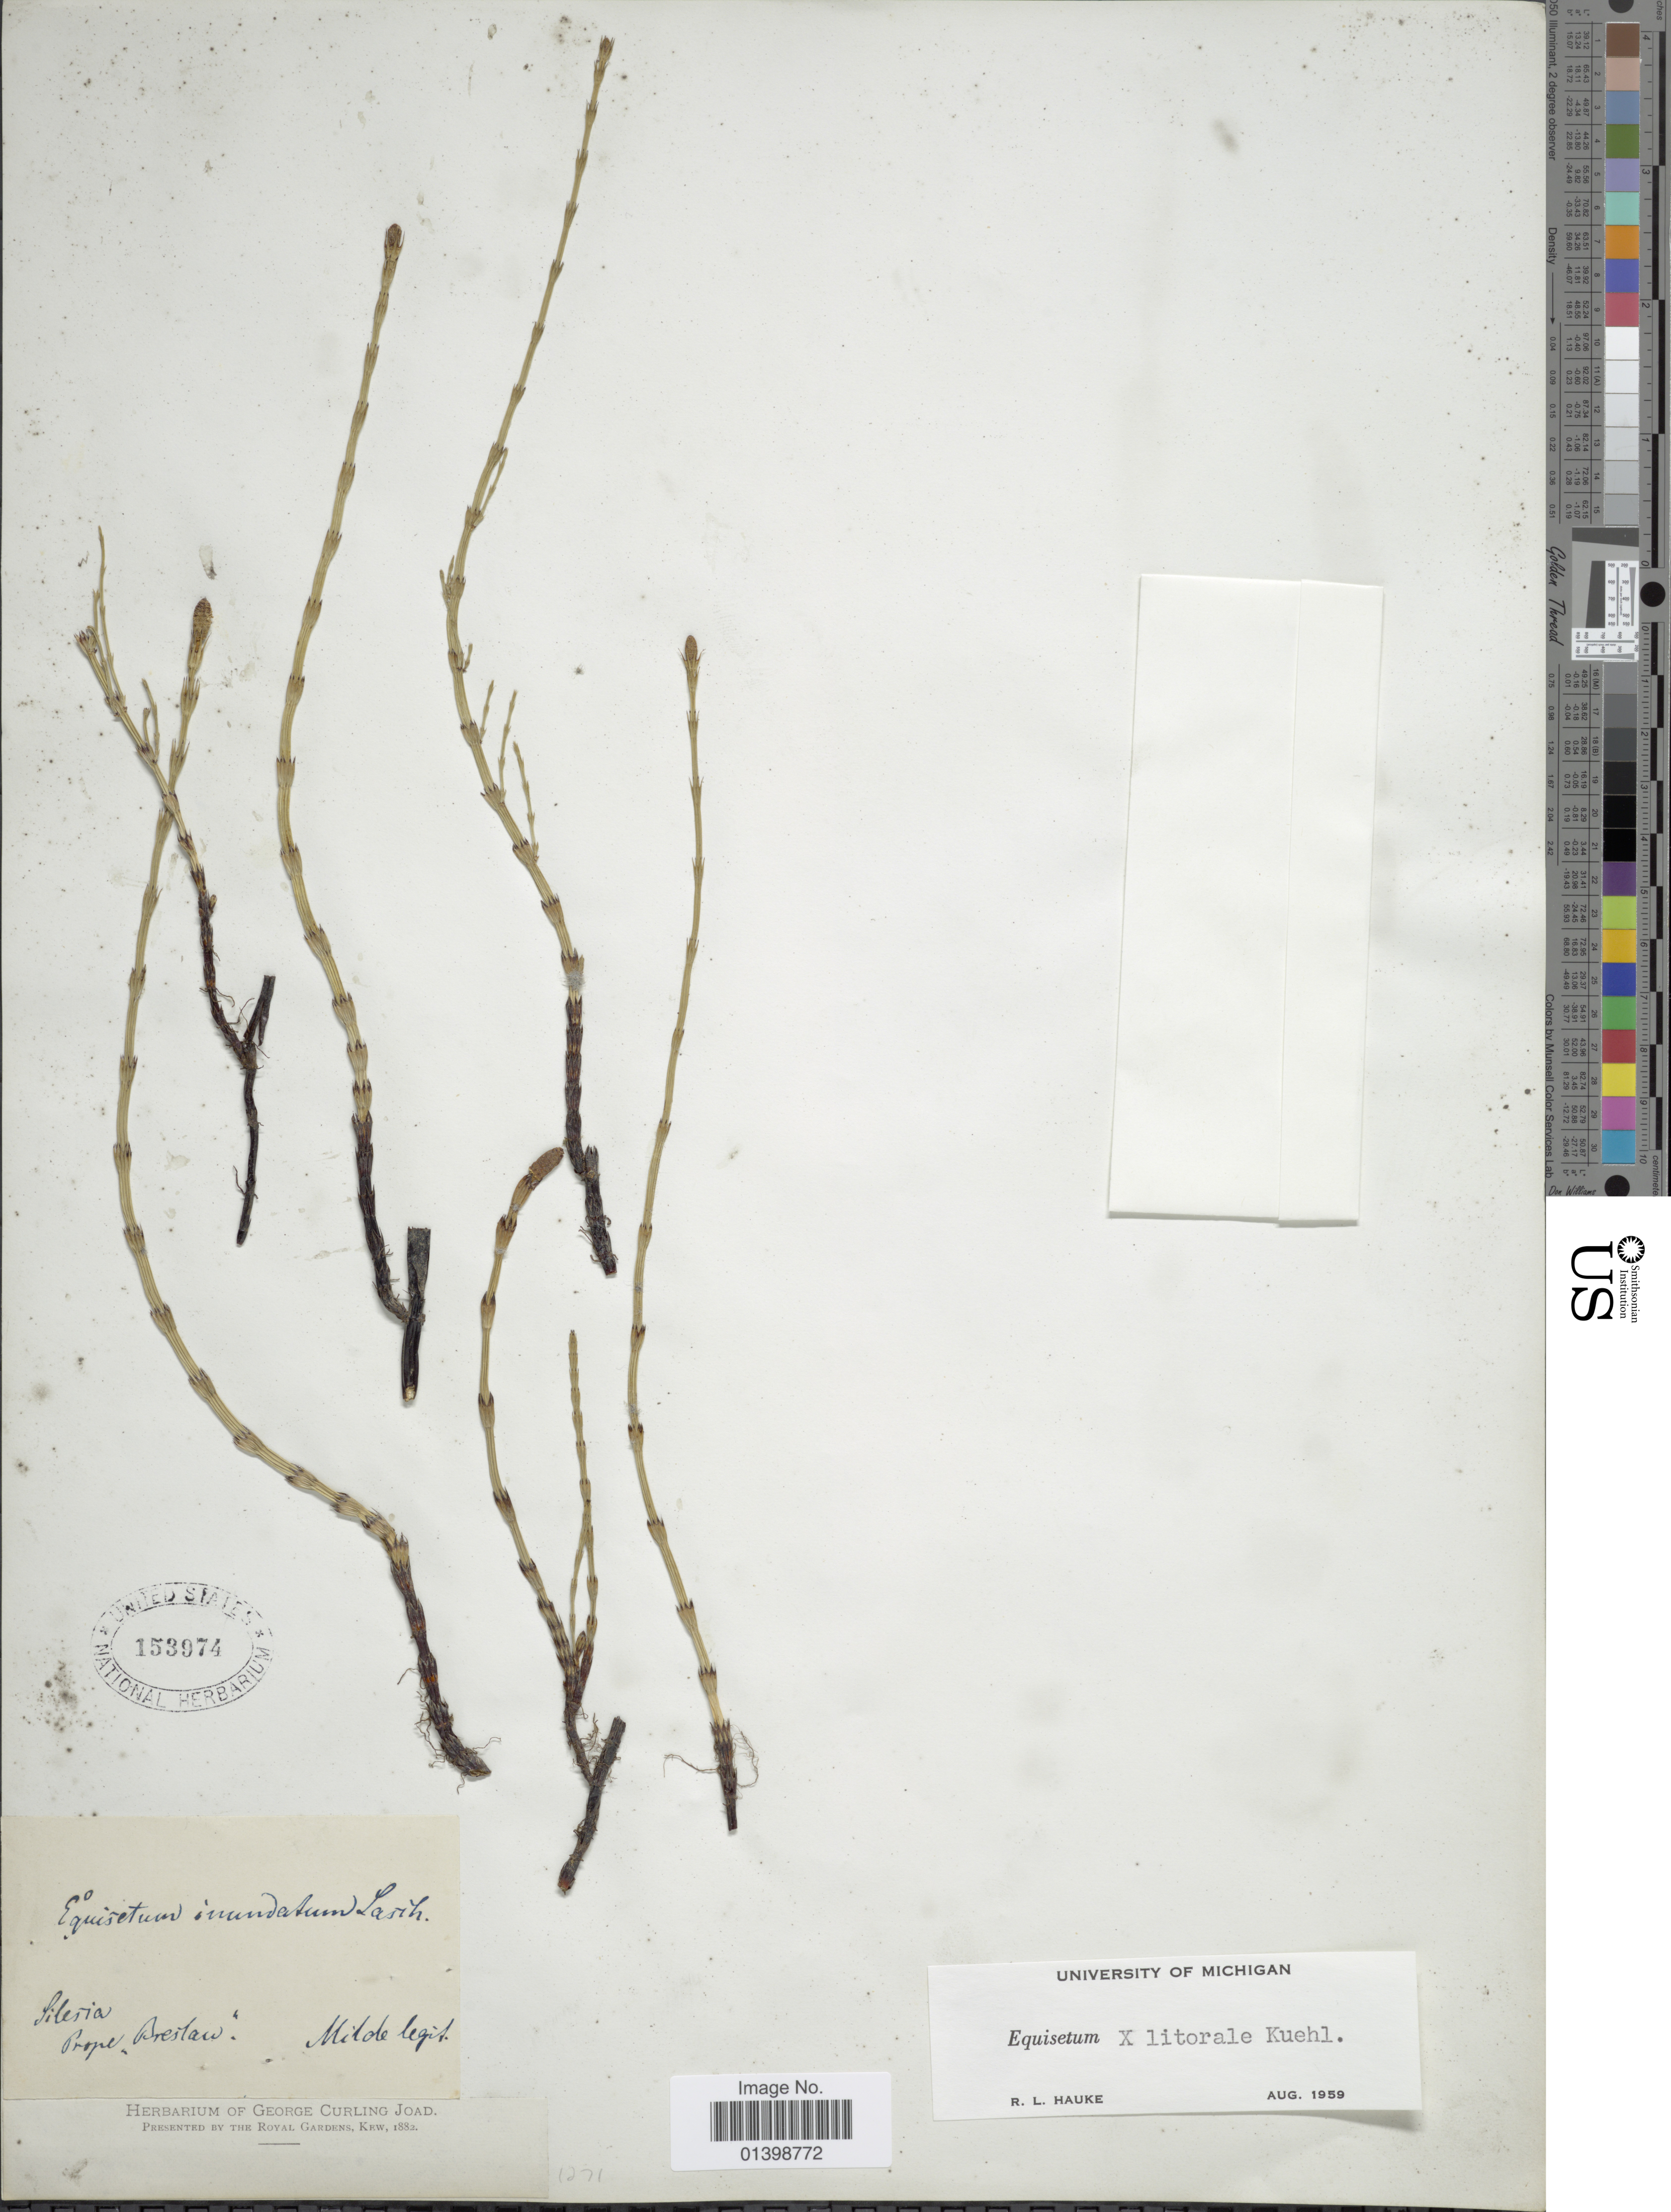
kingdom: Plantae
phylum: Tracheophyta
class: Polypodiopsida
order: Equisetales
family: Equisetaceae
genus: Equisetum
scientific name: Equisetum x litorale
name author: Kuhlw.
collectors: D. Milde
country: Poland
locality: Silesia prope Breslau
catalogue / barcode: US 153974